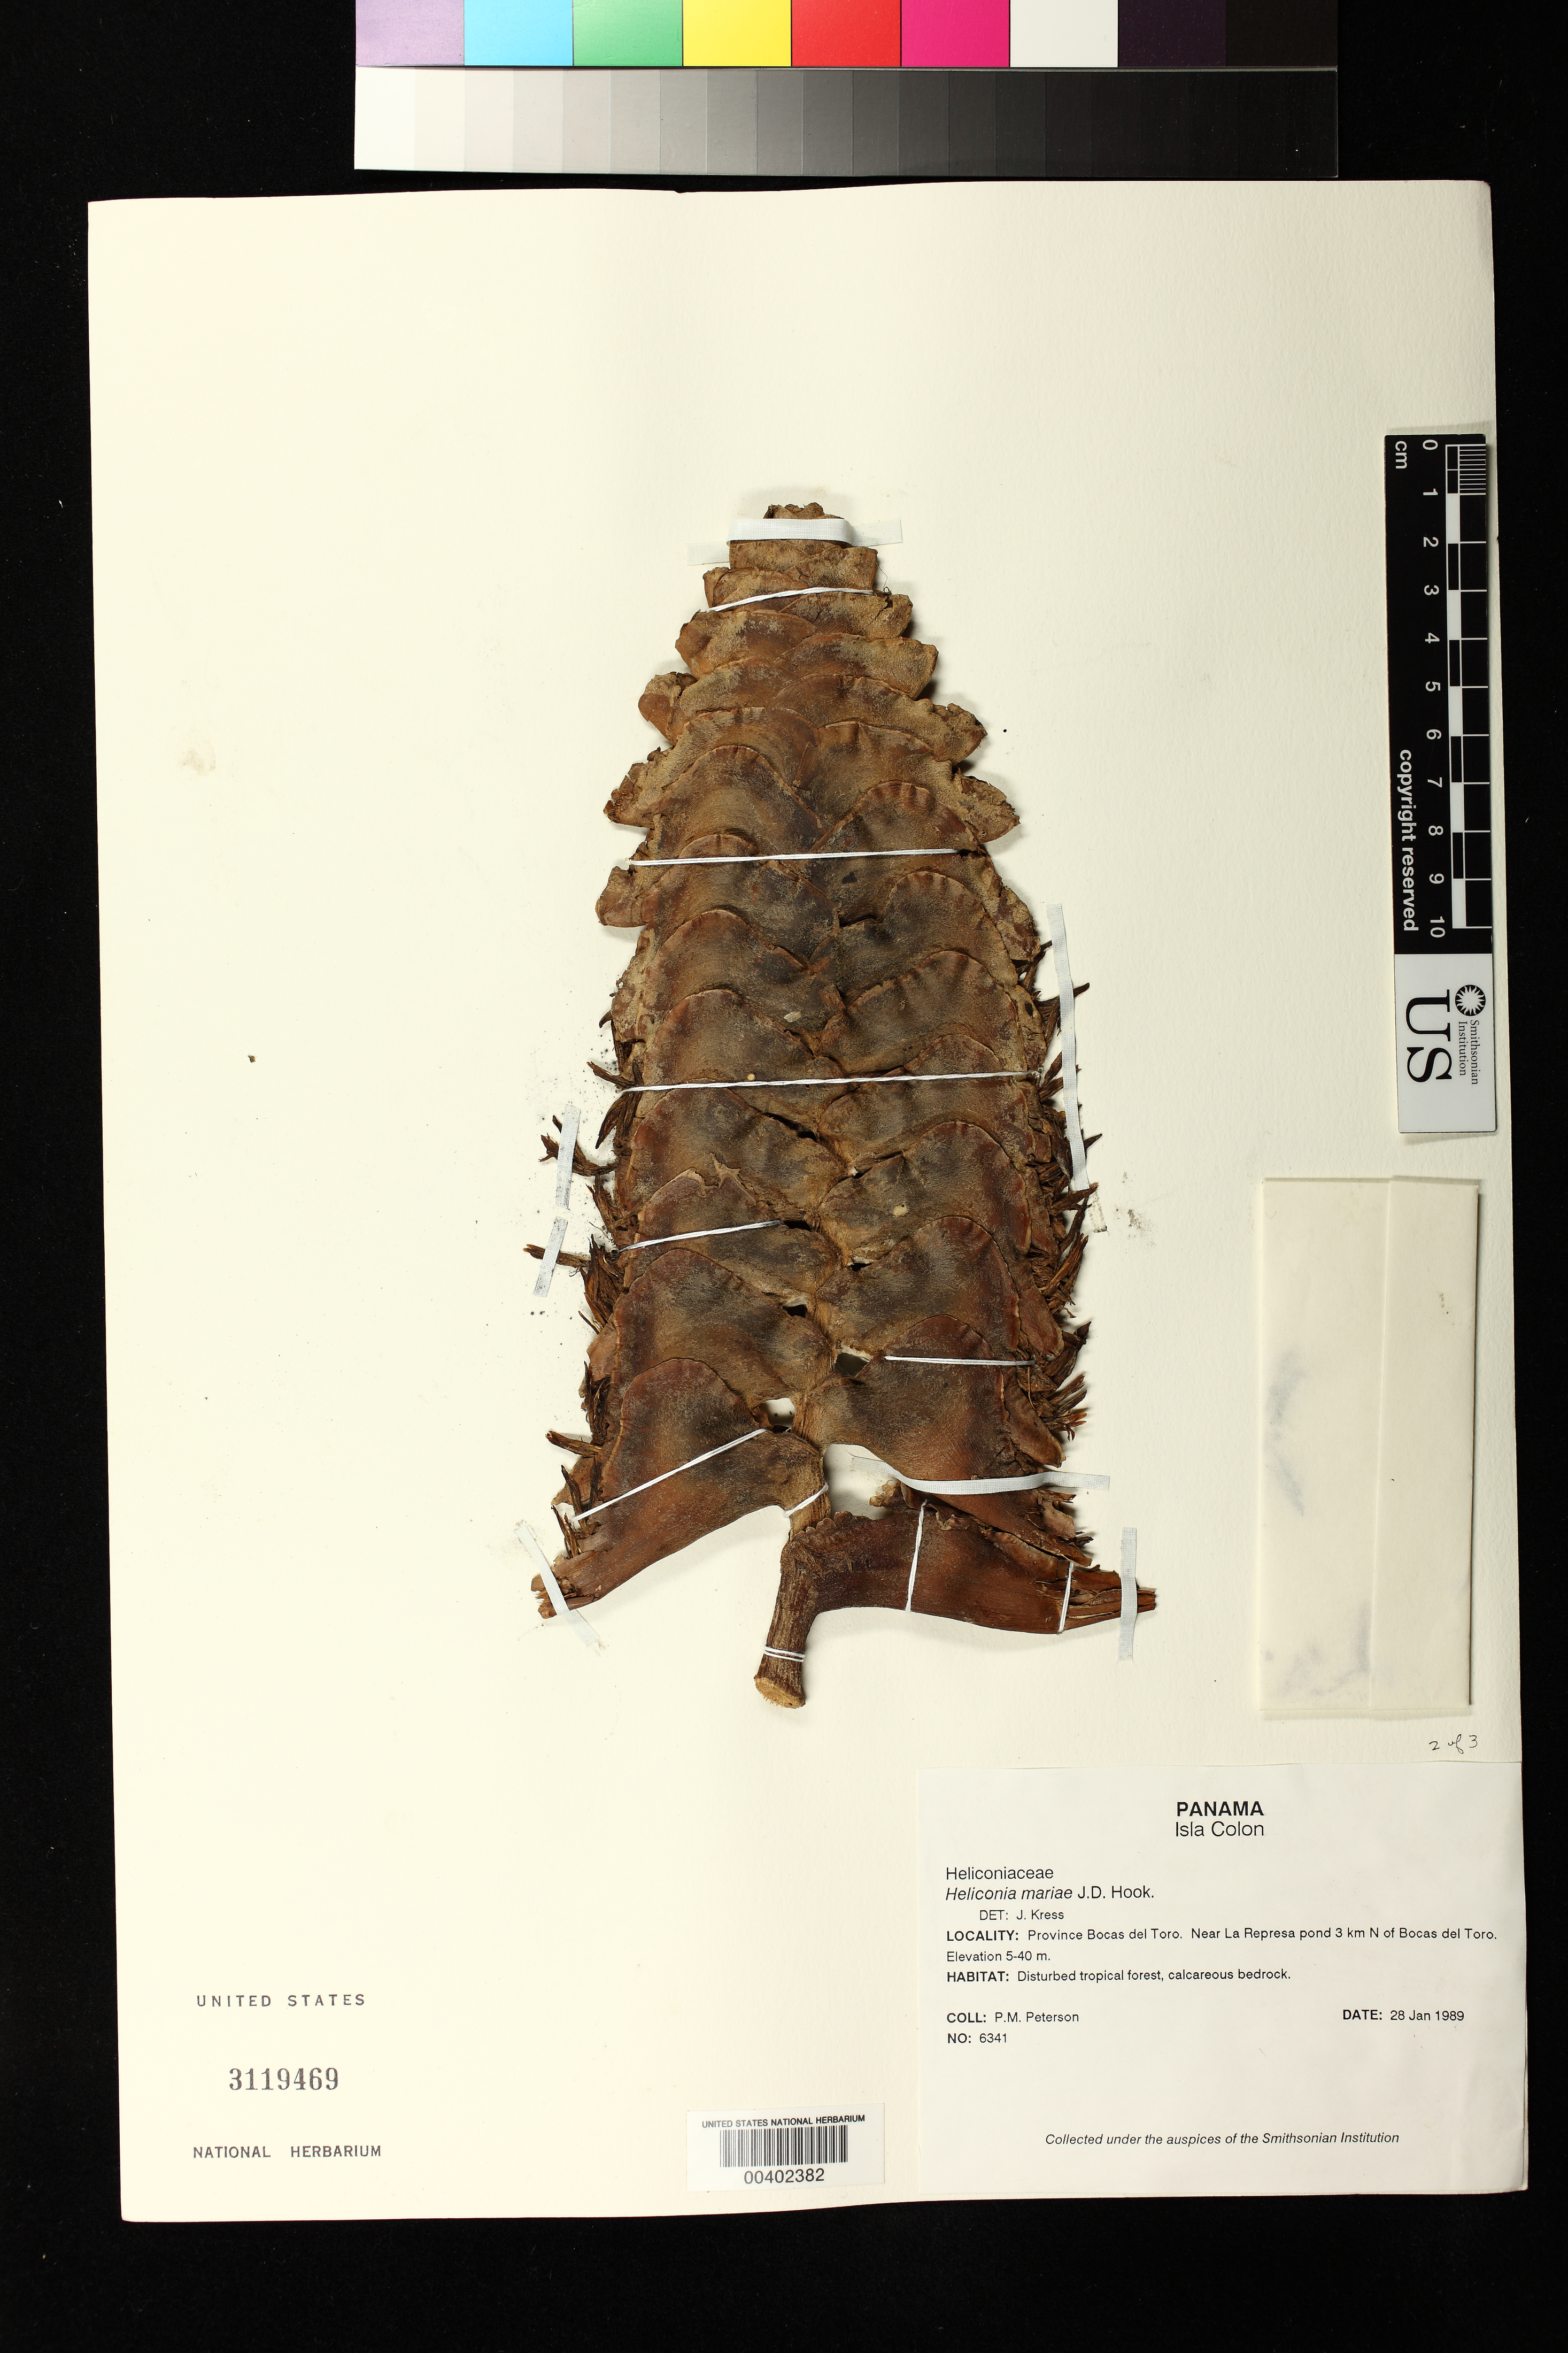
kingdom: Plantae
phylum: Tracheophyta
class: Liliopsida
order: Zingiberales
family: Heliconiaceae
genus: Heliconia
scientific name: Heliconia mariae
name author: Hook. f.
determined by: Kress, W. J., (US), Smithsonian Institution - National Museum of Natural History (UNITED STATES)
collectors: P. M. Peterson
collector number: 06341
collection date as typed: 28 Jan 1989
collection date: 1989-01-28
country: Panama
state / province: Bocas del Toro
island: Colón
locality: Isla Colon, near La Represa pond 3 km N of Bocas del Toro.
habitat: Disturbed tropical forest, calcareous bedrock.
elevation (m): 5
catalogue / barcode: US 3119469